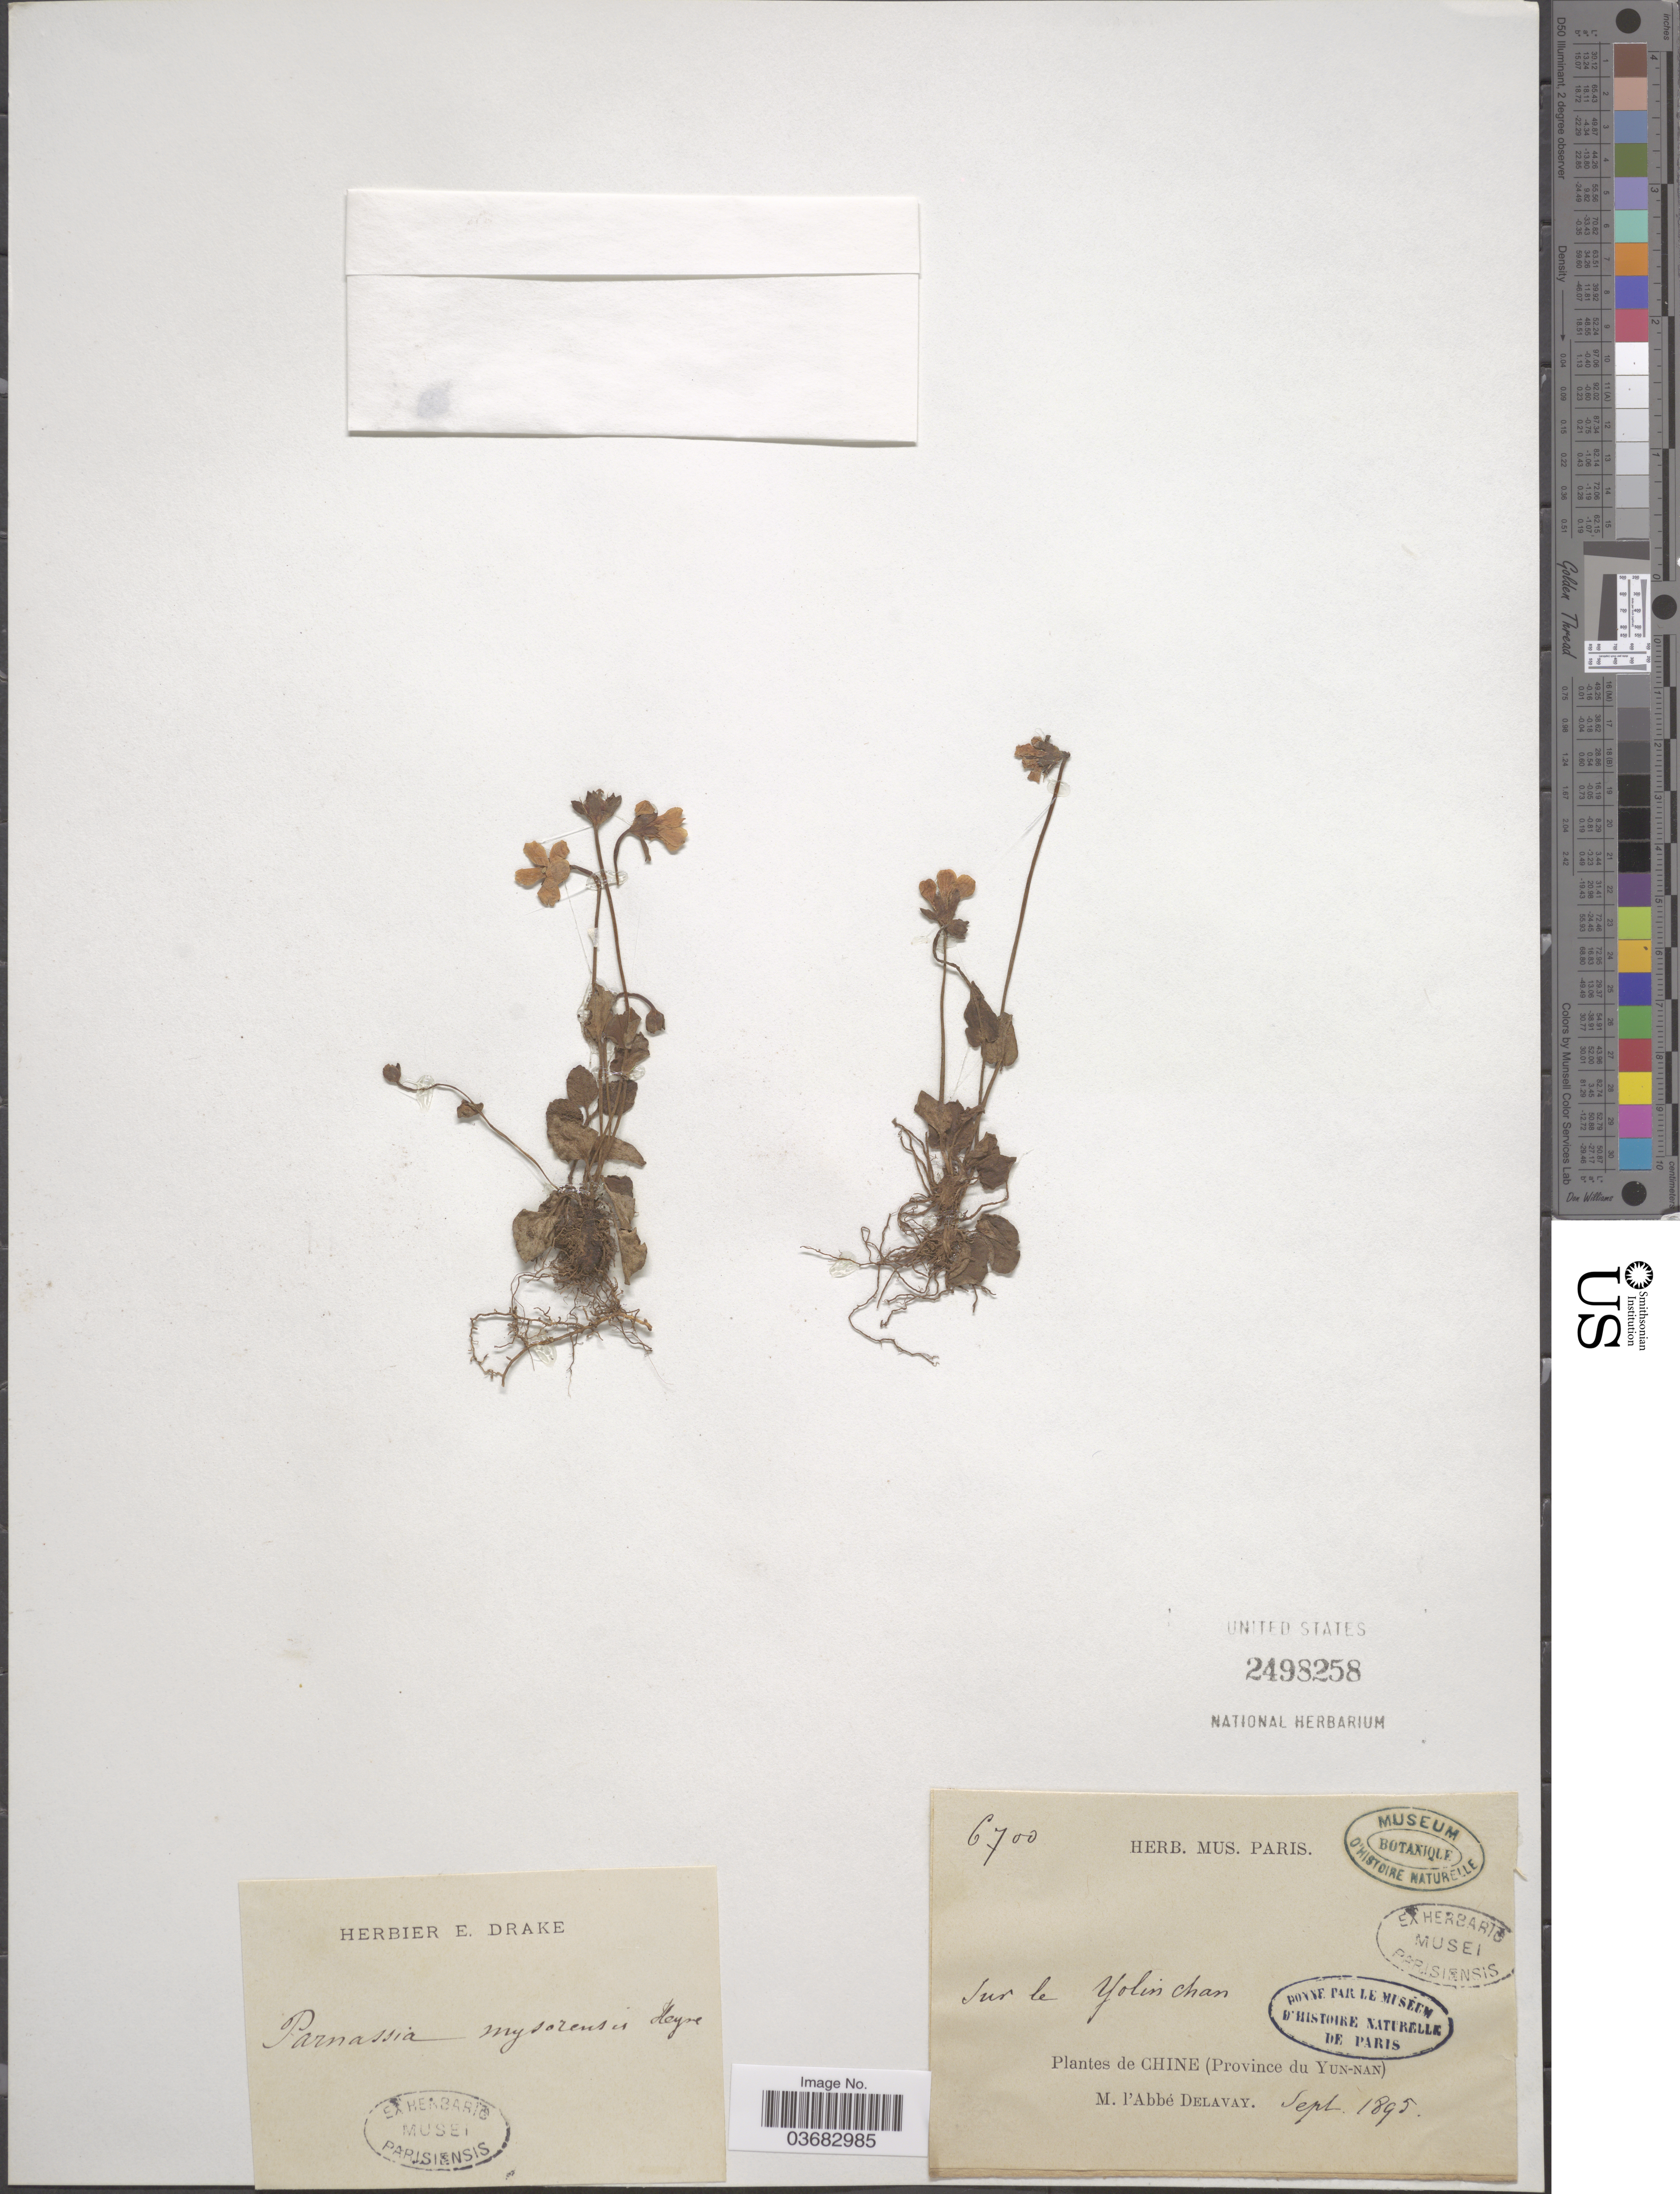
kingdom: Plantae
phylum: Tracheophyta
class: Magnoliopsida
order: Celastrales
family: Parnassiaceae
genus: Parnassia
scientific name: Parnassia mysorensis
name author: F. Heyne ex Wight & Arn.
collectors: P. Delavay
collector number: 6700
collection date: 1895-09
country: China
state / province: Yunnan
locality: Sur le Yolin Chan.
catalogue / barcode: US 2498258